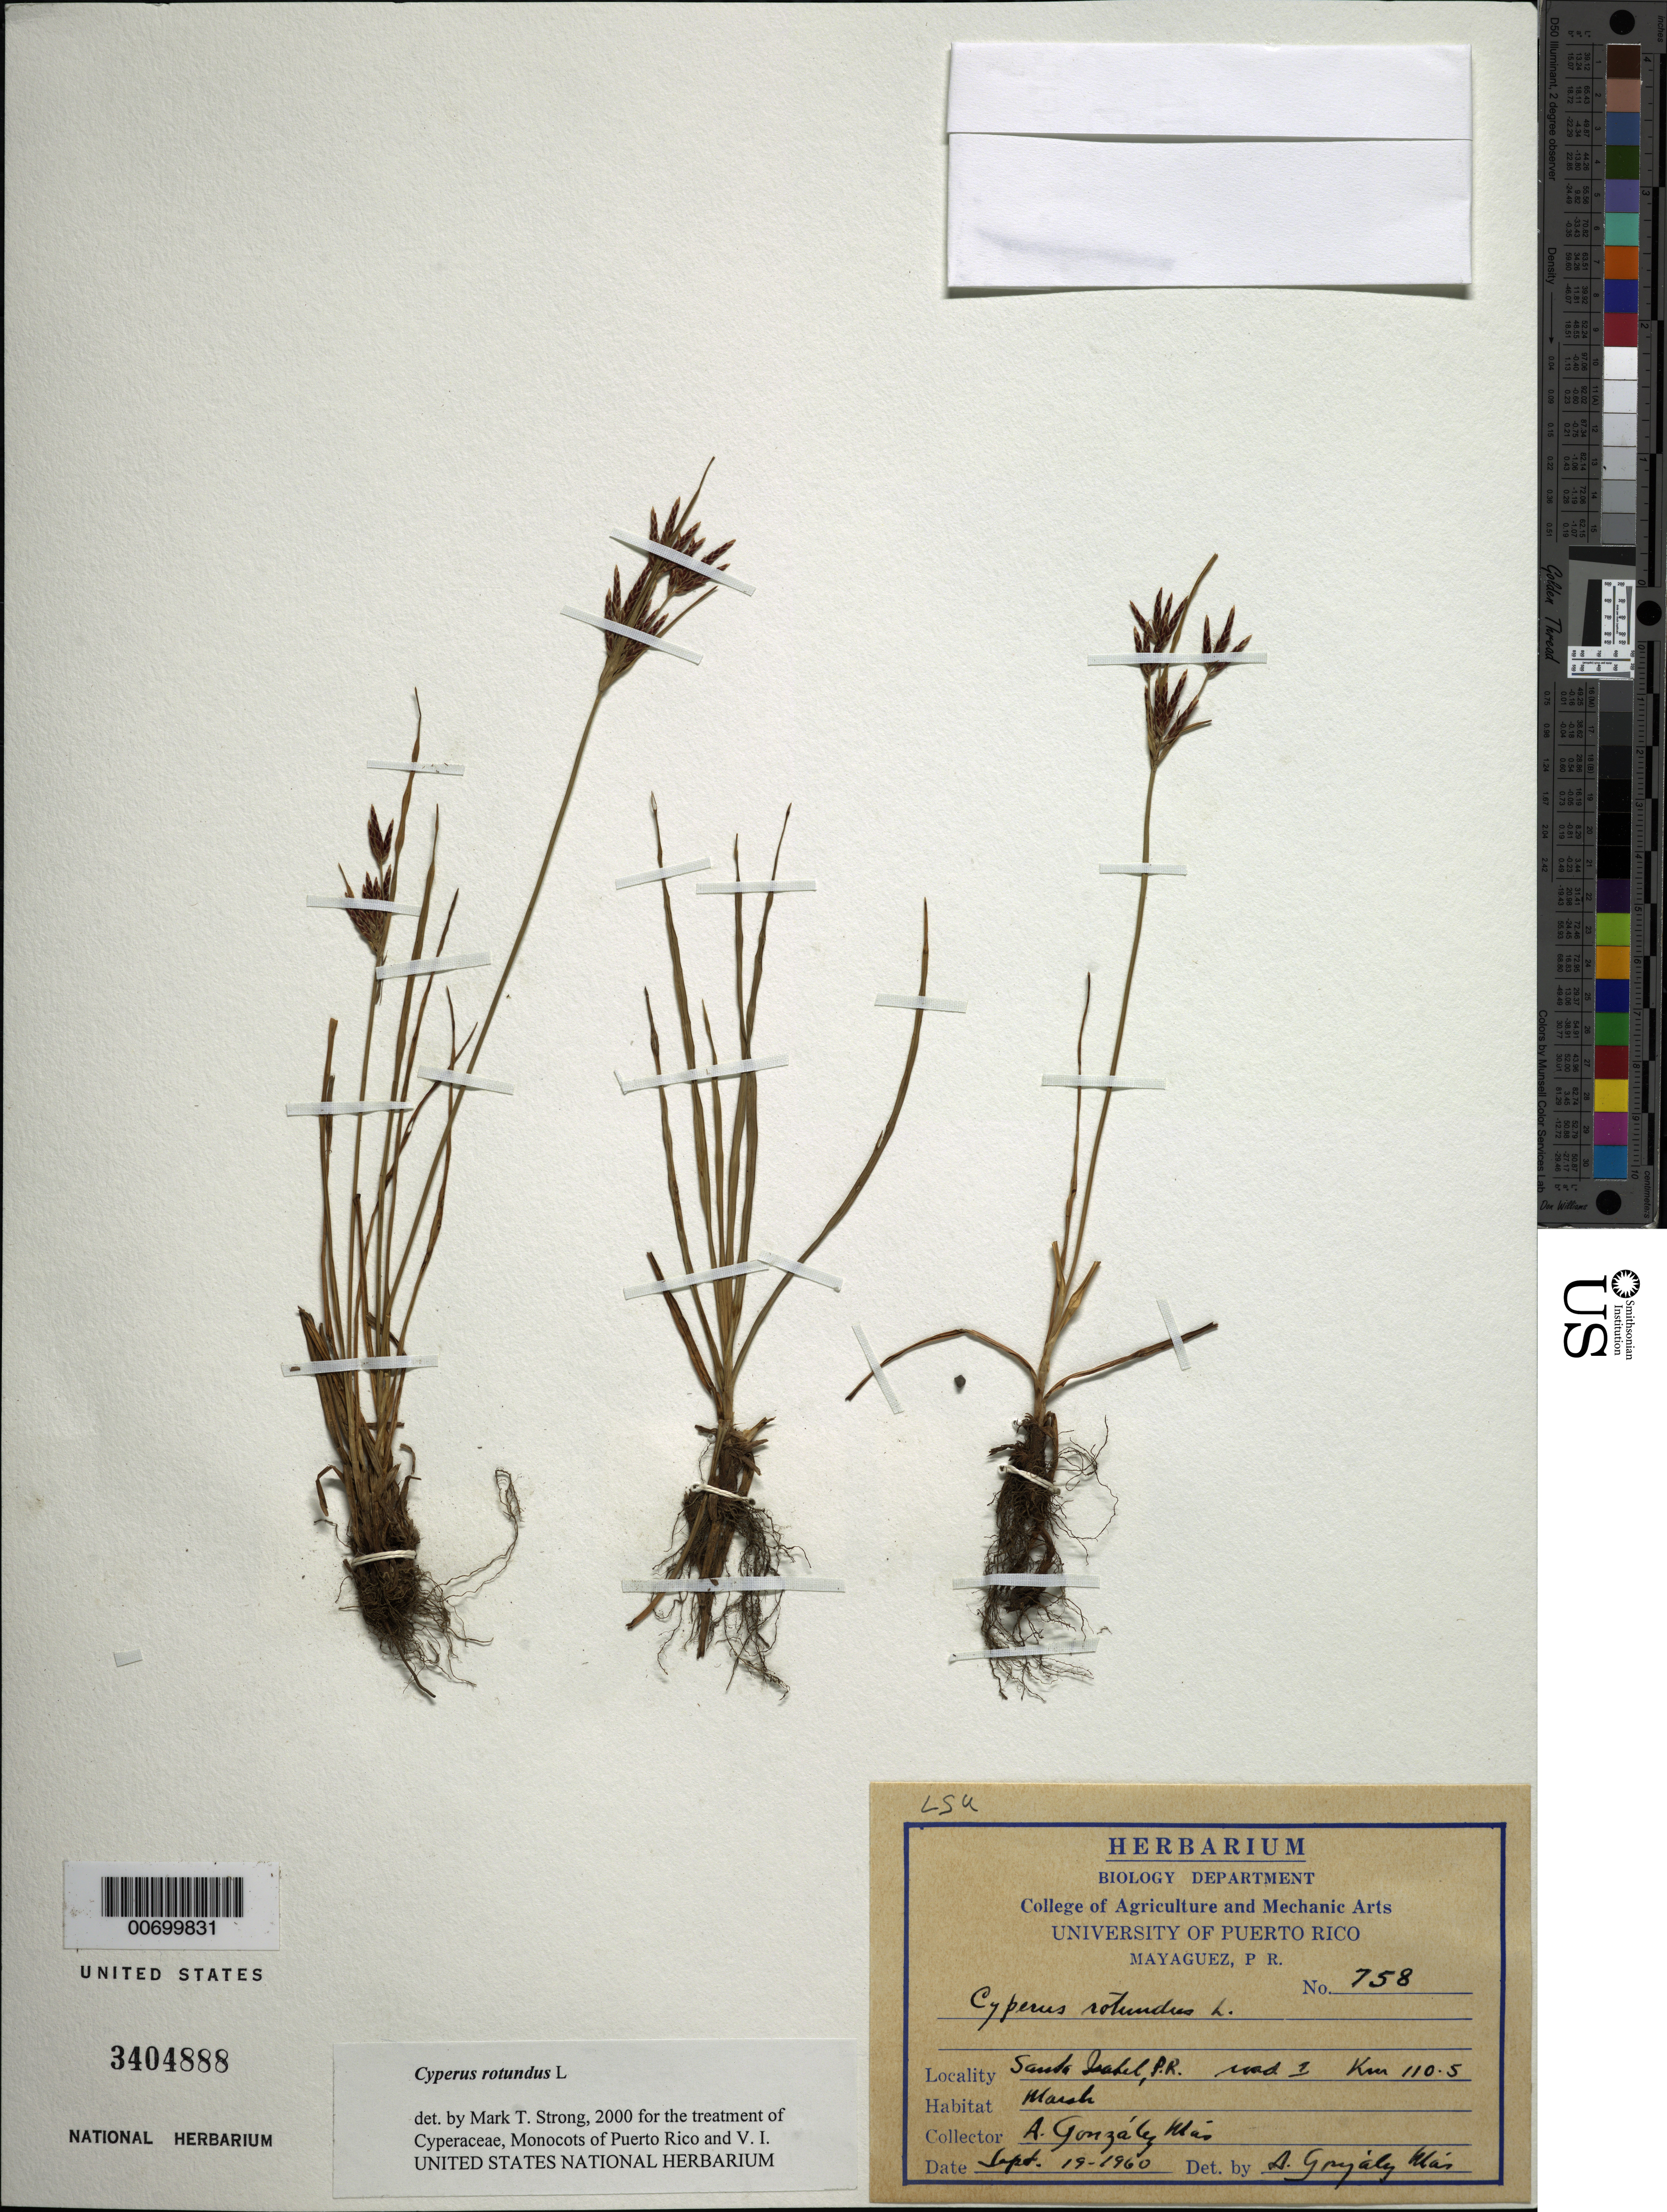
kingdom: Plantae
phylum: Tracheophyta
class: Liliopsida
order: Poales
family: Cyperaceae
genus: Cyperus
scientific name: Cyperus rotundus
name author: L.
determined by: Strong, M. T., (US), Smithsonian Institution - National Museum of Natural History (UNITED STATES)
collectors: A. González Más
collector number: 758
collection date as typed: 19 Sep 1960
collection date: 1960-09-19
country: Puerto Rico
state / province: Santa Isabel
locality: Santa Isabel: Rd. 1, km 110.5.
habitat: Marsh.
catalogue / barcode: US 3404888